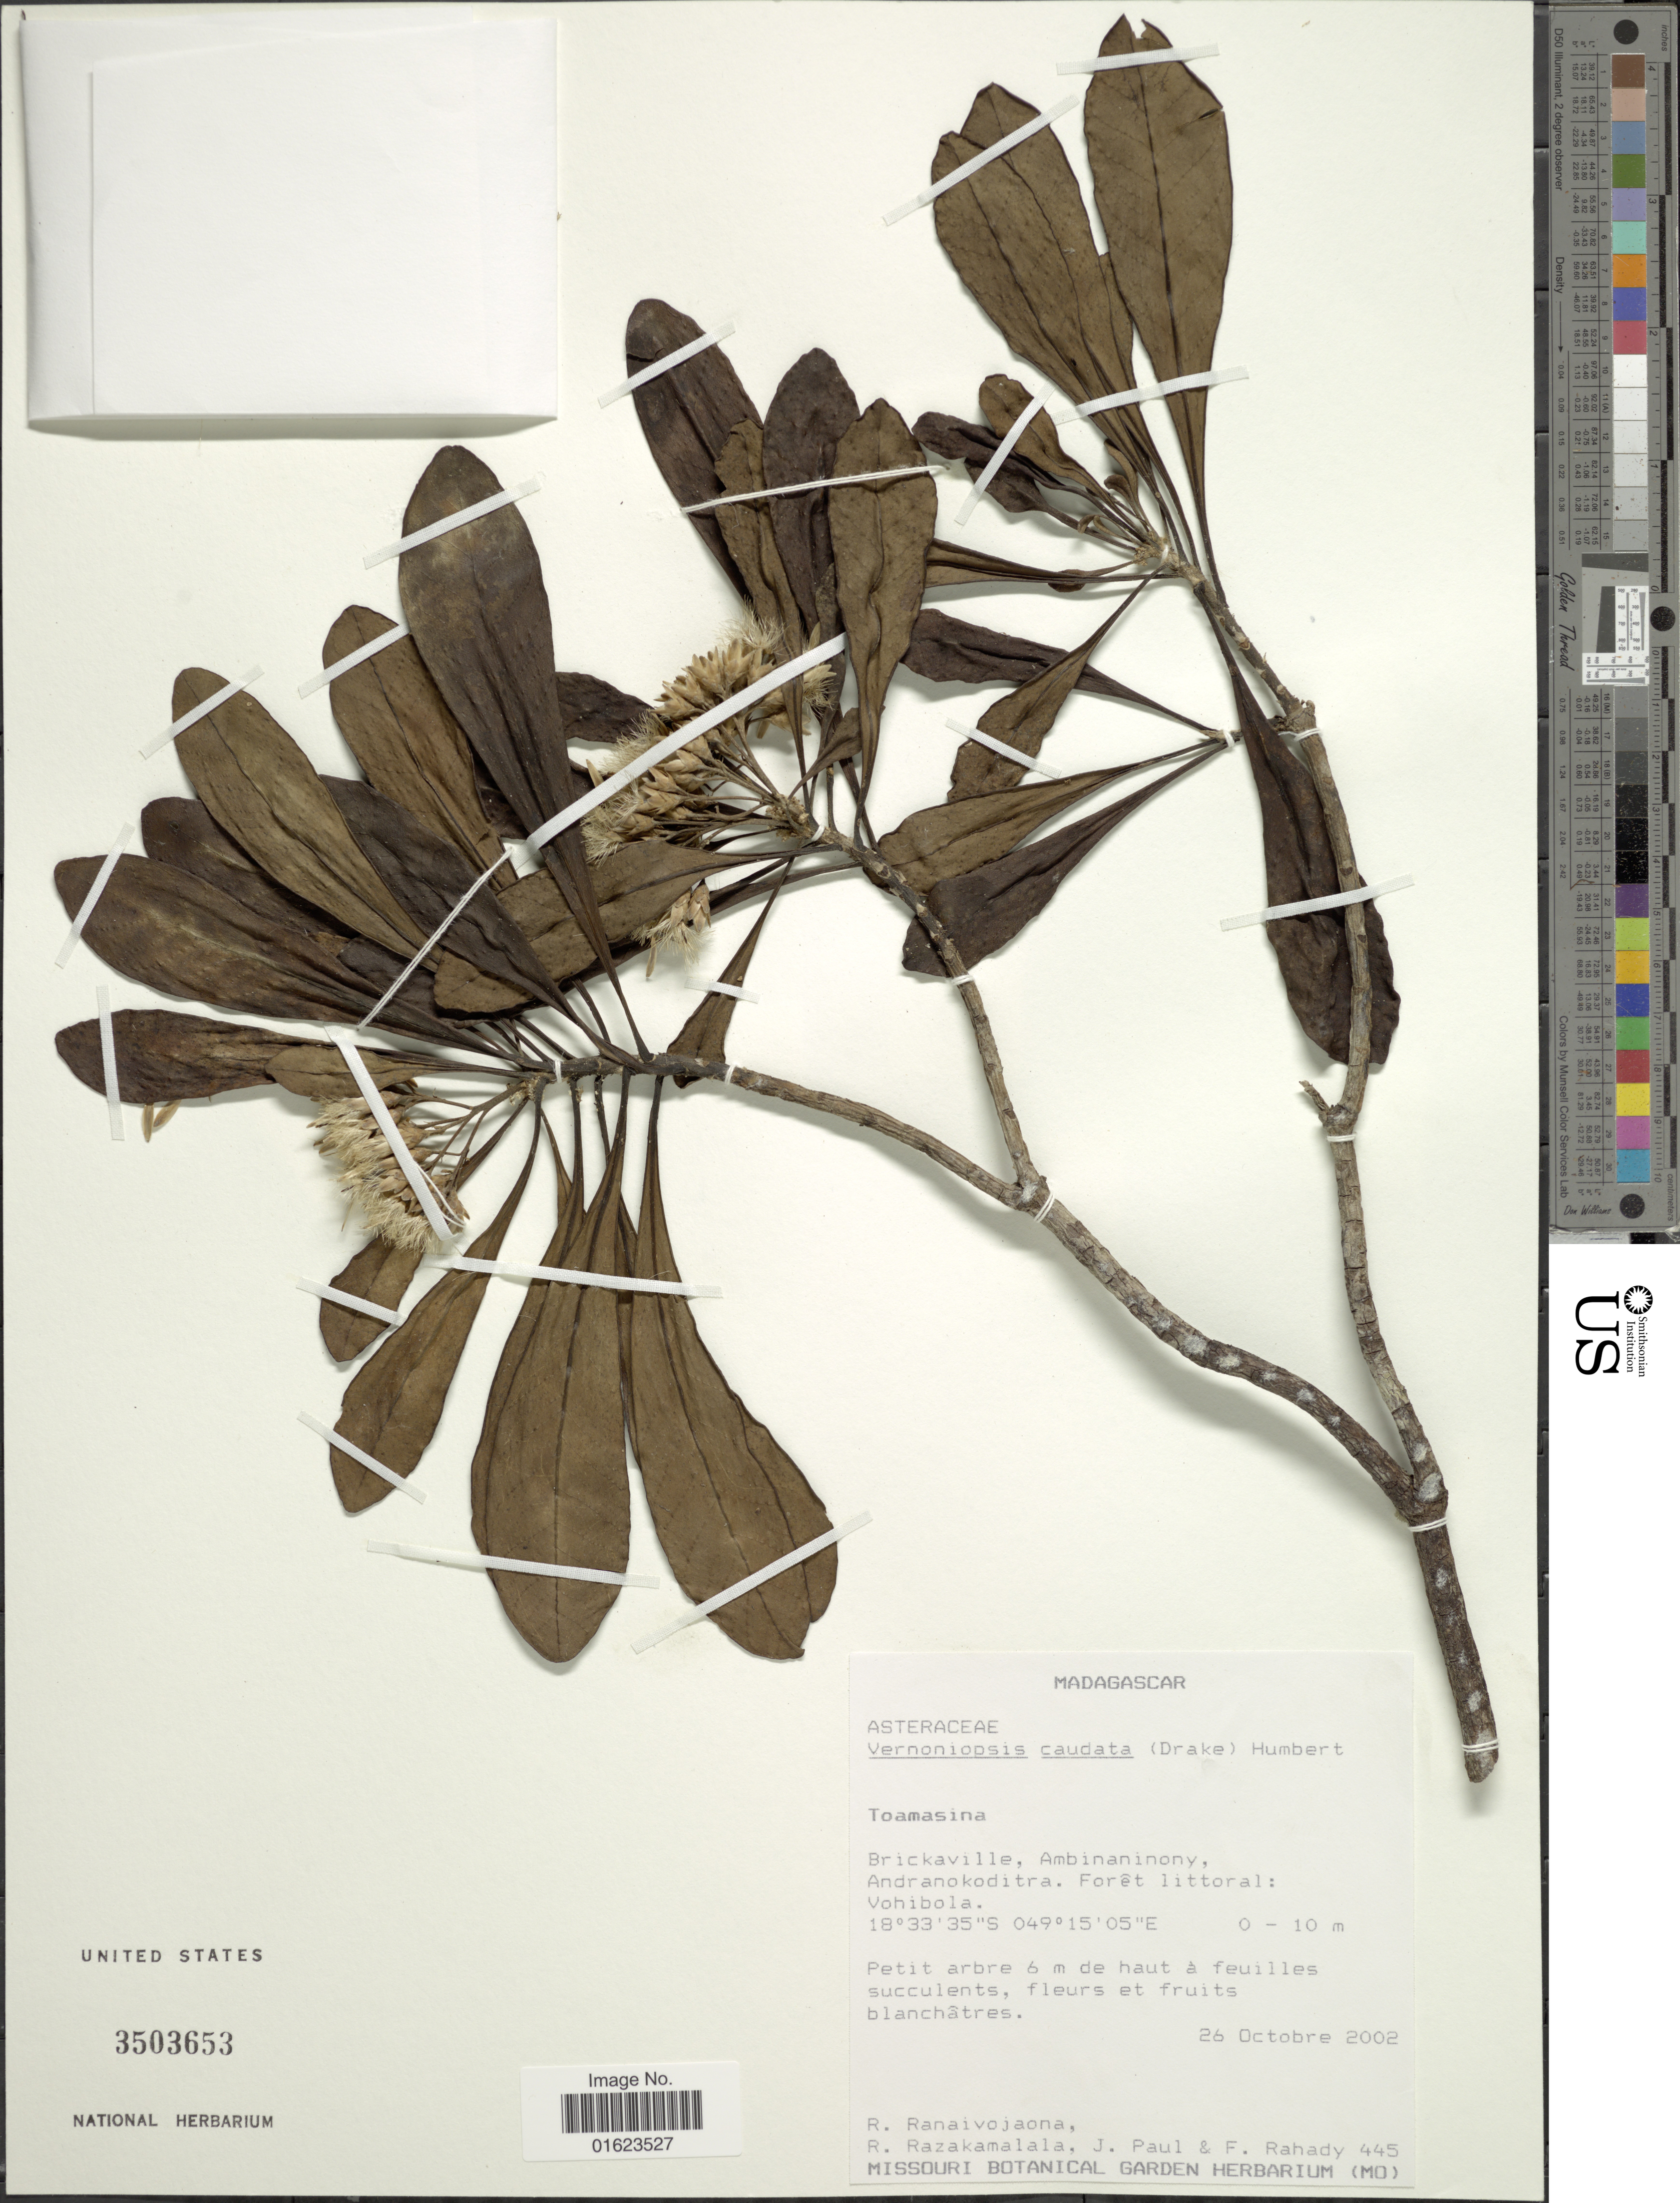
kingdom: Plantae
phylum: Tracheophyta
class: Magnoliopsida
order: Asterales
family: Asteraceae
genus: Vernoniopsis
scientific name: Vernoniopsis caudata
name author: (Drake) Humbert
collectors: R. Ranaivojaona, R. Razakamalala, J. Paul & F. Rahady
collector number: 445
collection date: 2002-10-26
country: Madagascar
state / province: Atsinanana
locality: Toamasina, Brickaville, Ambinaninony, Andranokoditra.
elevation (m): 0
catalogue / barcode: US 3503653